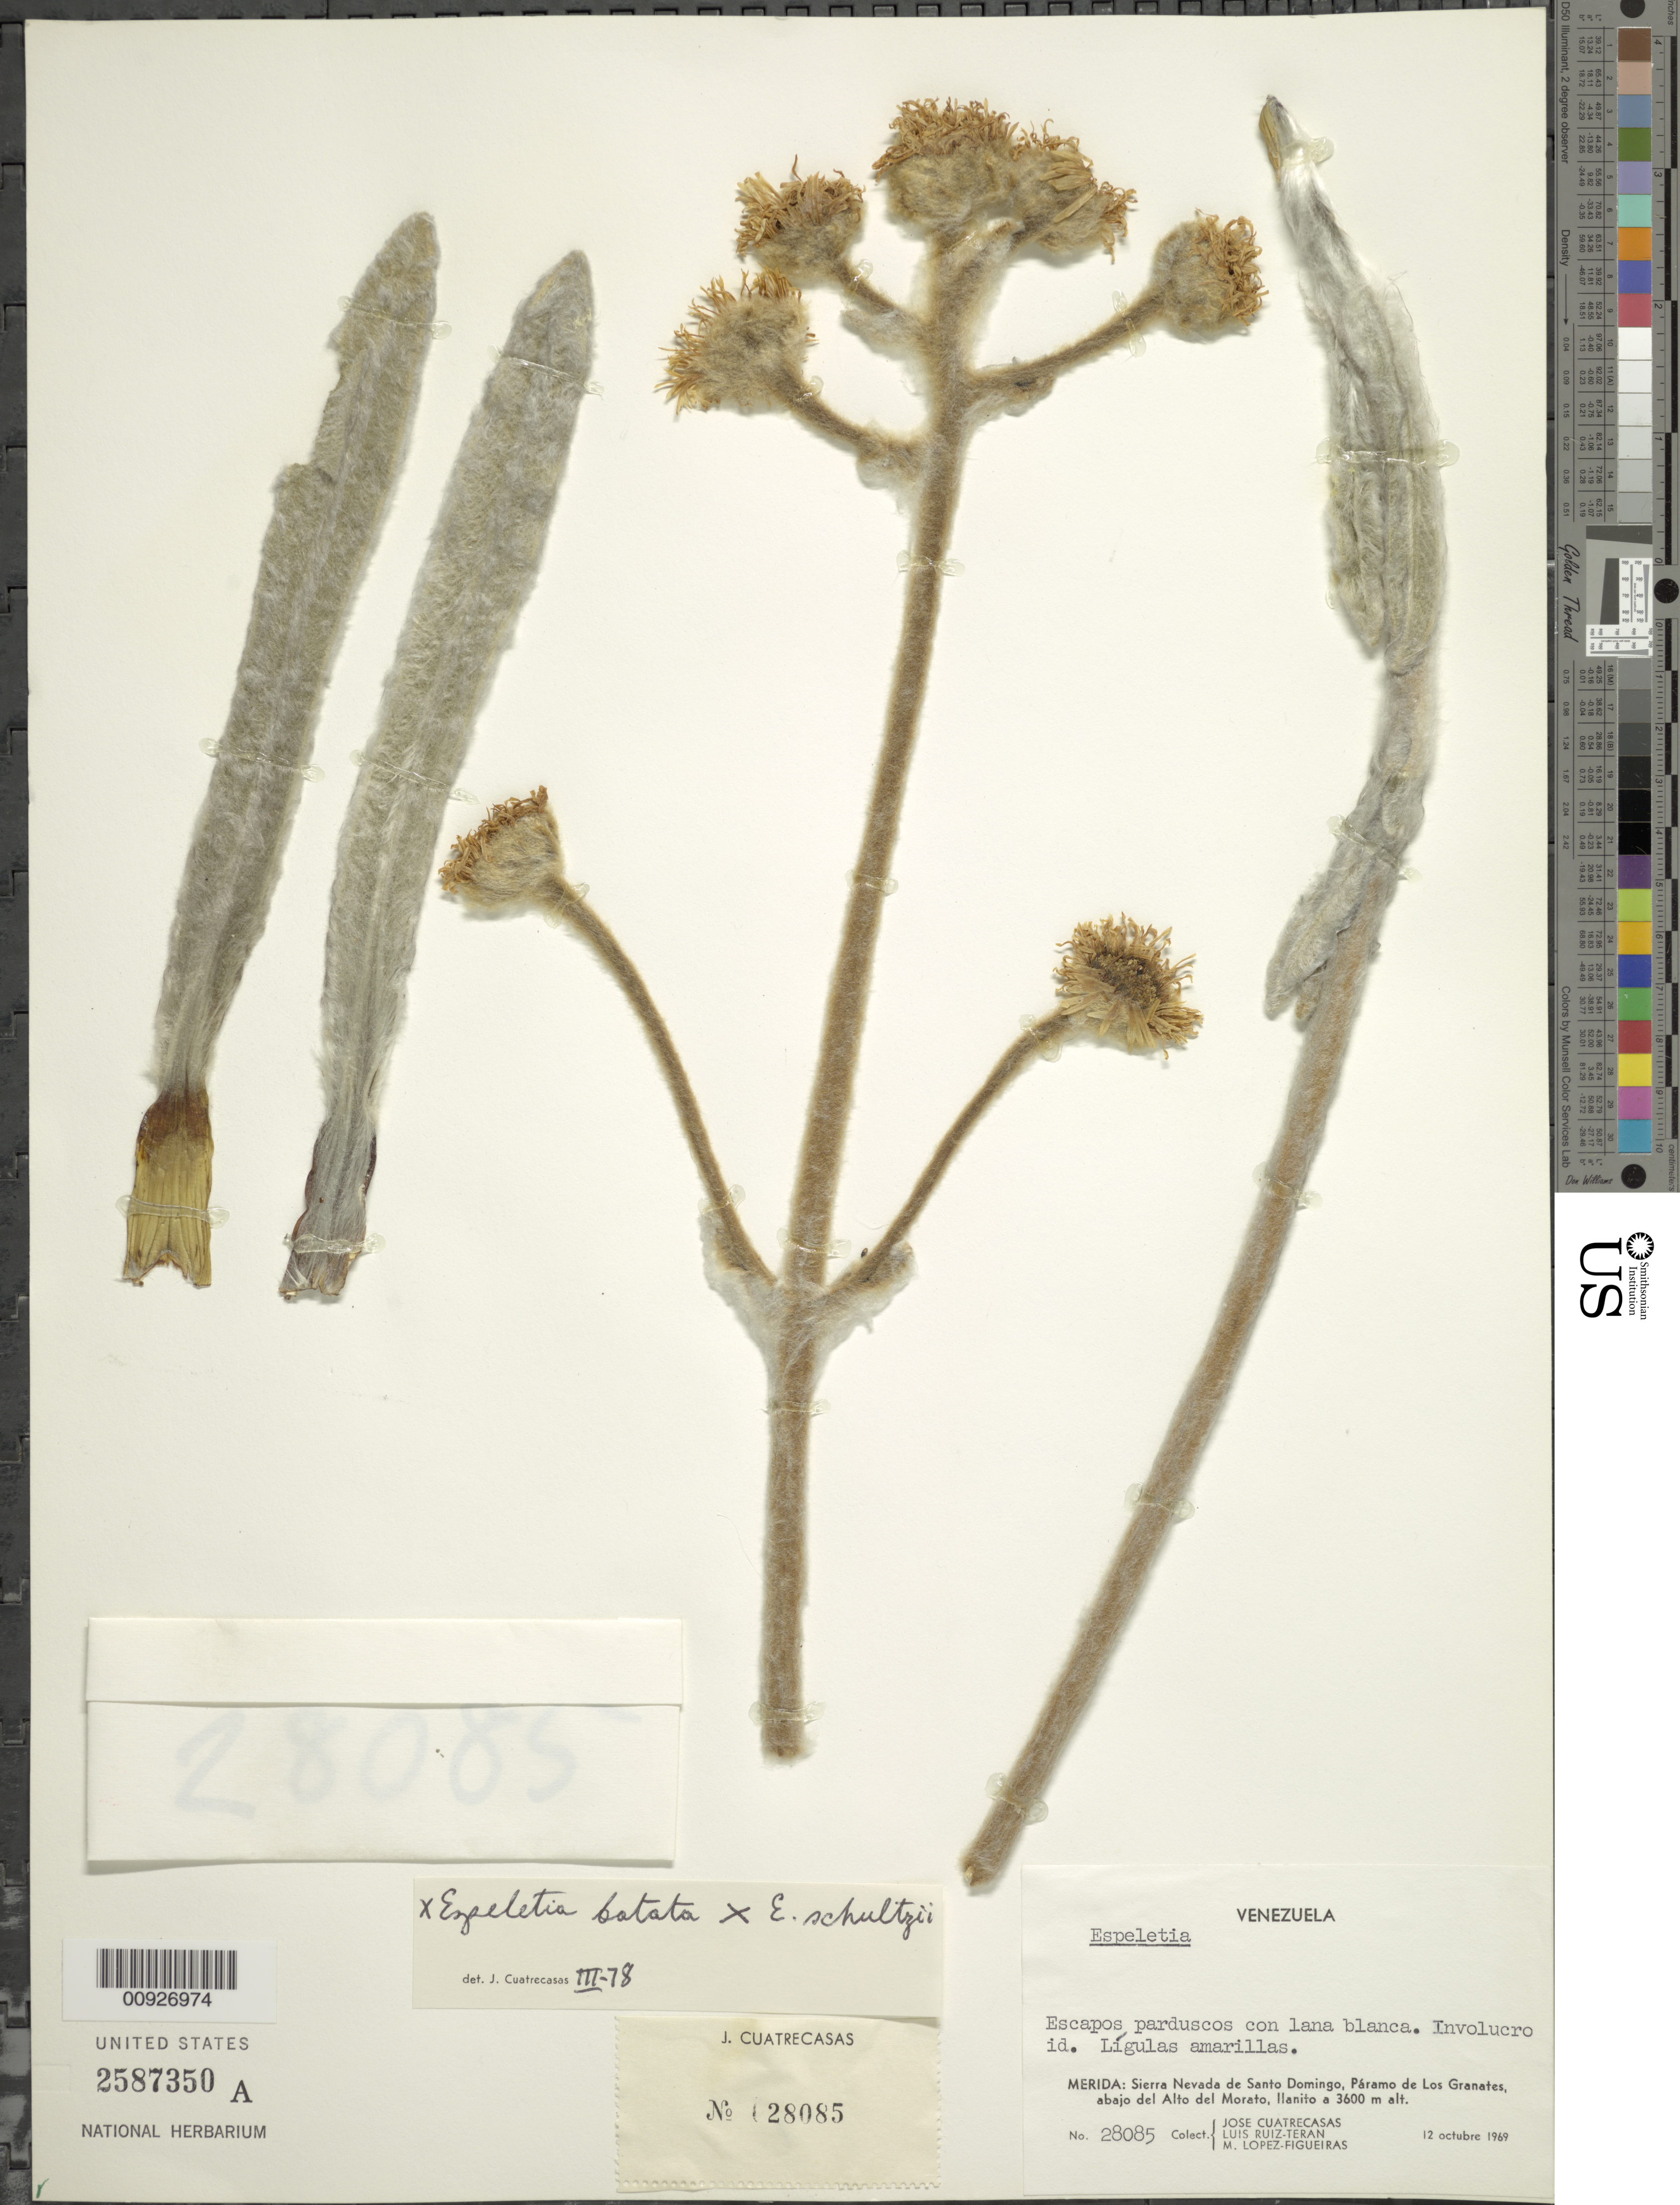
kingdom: Plantae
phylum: Tracheophyta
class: Magnoliopsida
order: Asterales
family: Asteraceae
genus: Espeletia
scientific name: Espeletia schultzii x E. batata Cuatrec.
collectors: J. Cuatrecasas, L. E. Ruíz-Terán & M. López Figueiras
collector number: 28085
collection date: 1969-10-12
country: Venezuela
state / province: Mérida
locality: P. de Los Granates. Sierra nevada de Santo Domingo, Páramo de Los Granates: Alto del Morato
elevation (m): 3600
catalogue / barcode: US 2587350A